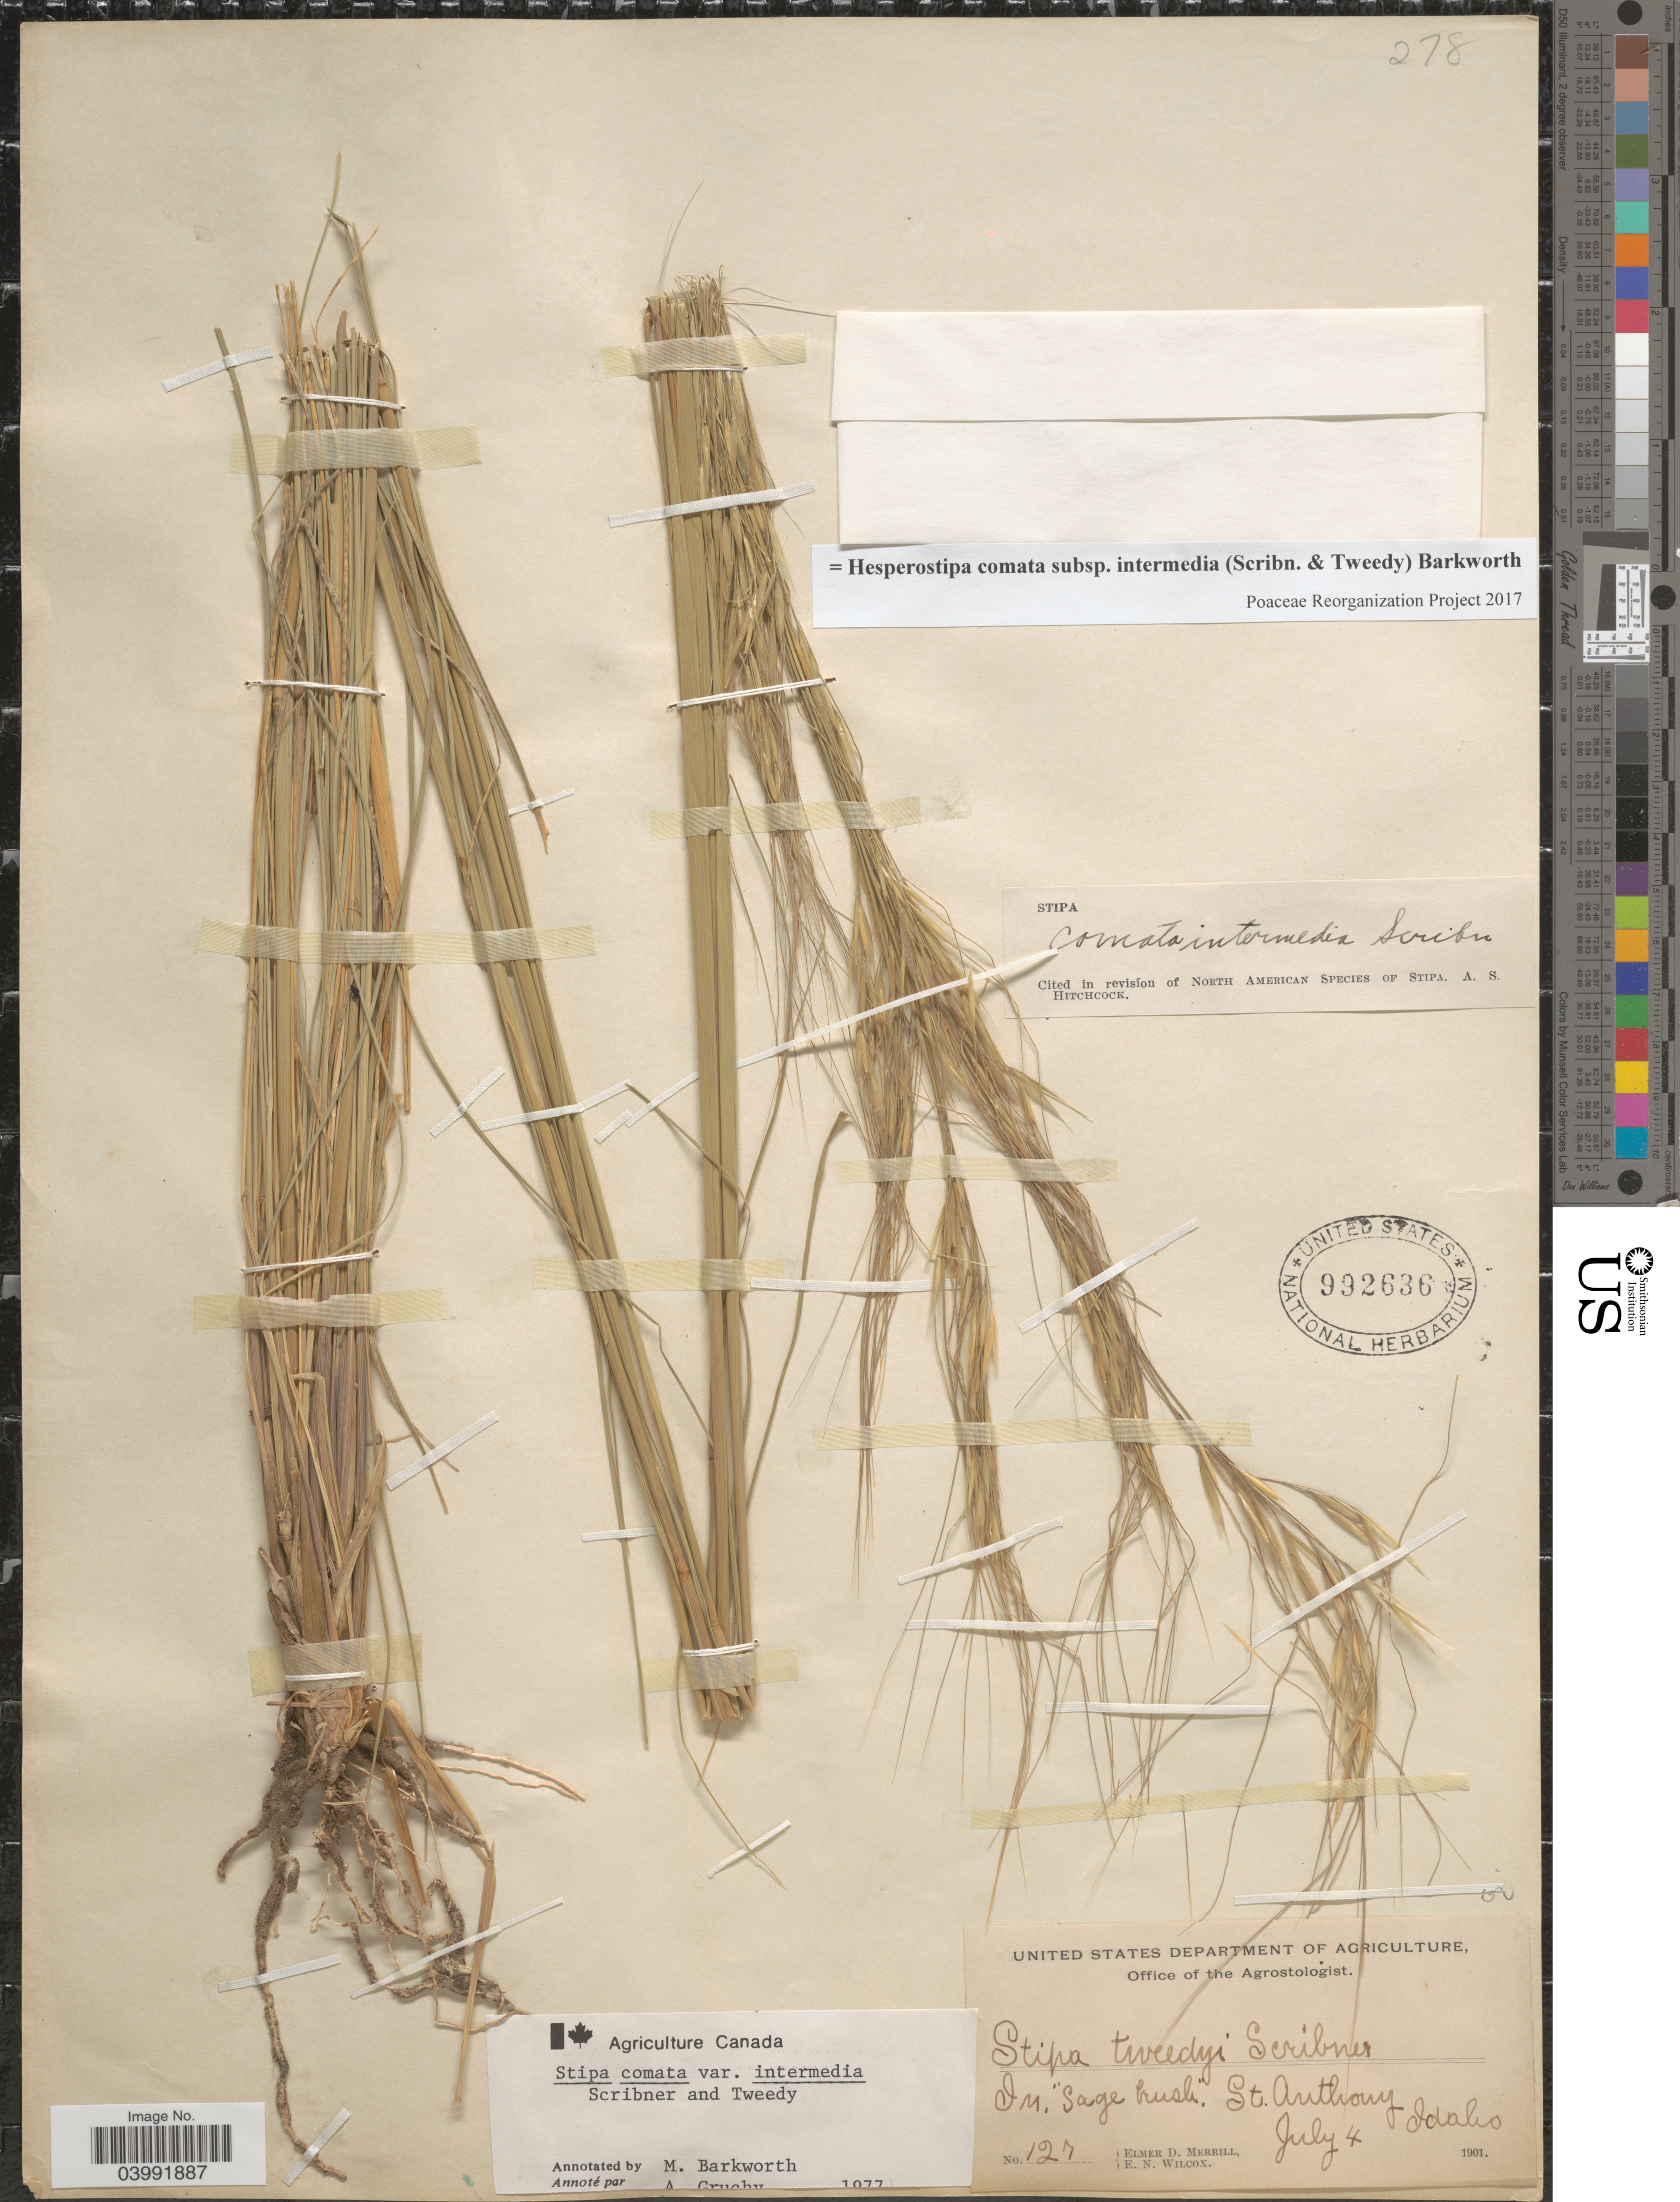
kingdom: Plantae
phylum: Tracheophyta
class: Liliopsida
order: Poales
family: Poaceae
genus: Hesperostipa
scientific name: Hesperostipa comata subsp. intermedia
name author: (Scribn. & Tweedy) Barkworth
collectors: E. D. Merrill & E. Wilcox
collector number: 127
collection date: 1901-07-04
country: United States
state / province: Idaho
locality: Sage brush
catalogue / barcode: US 992636